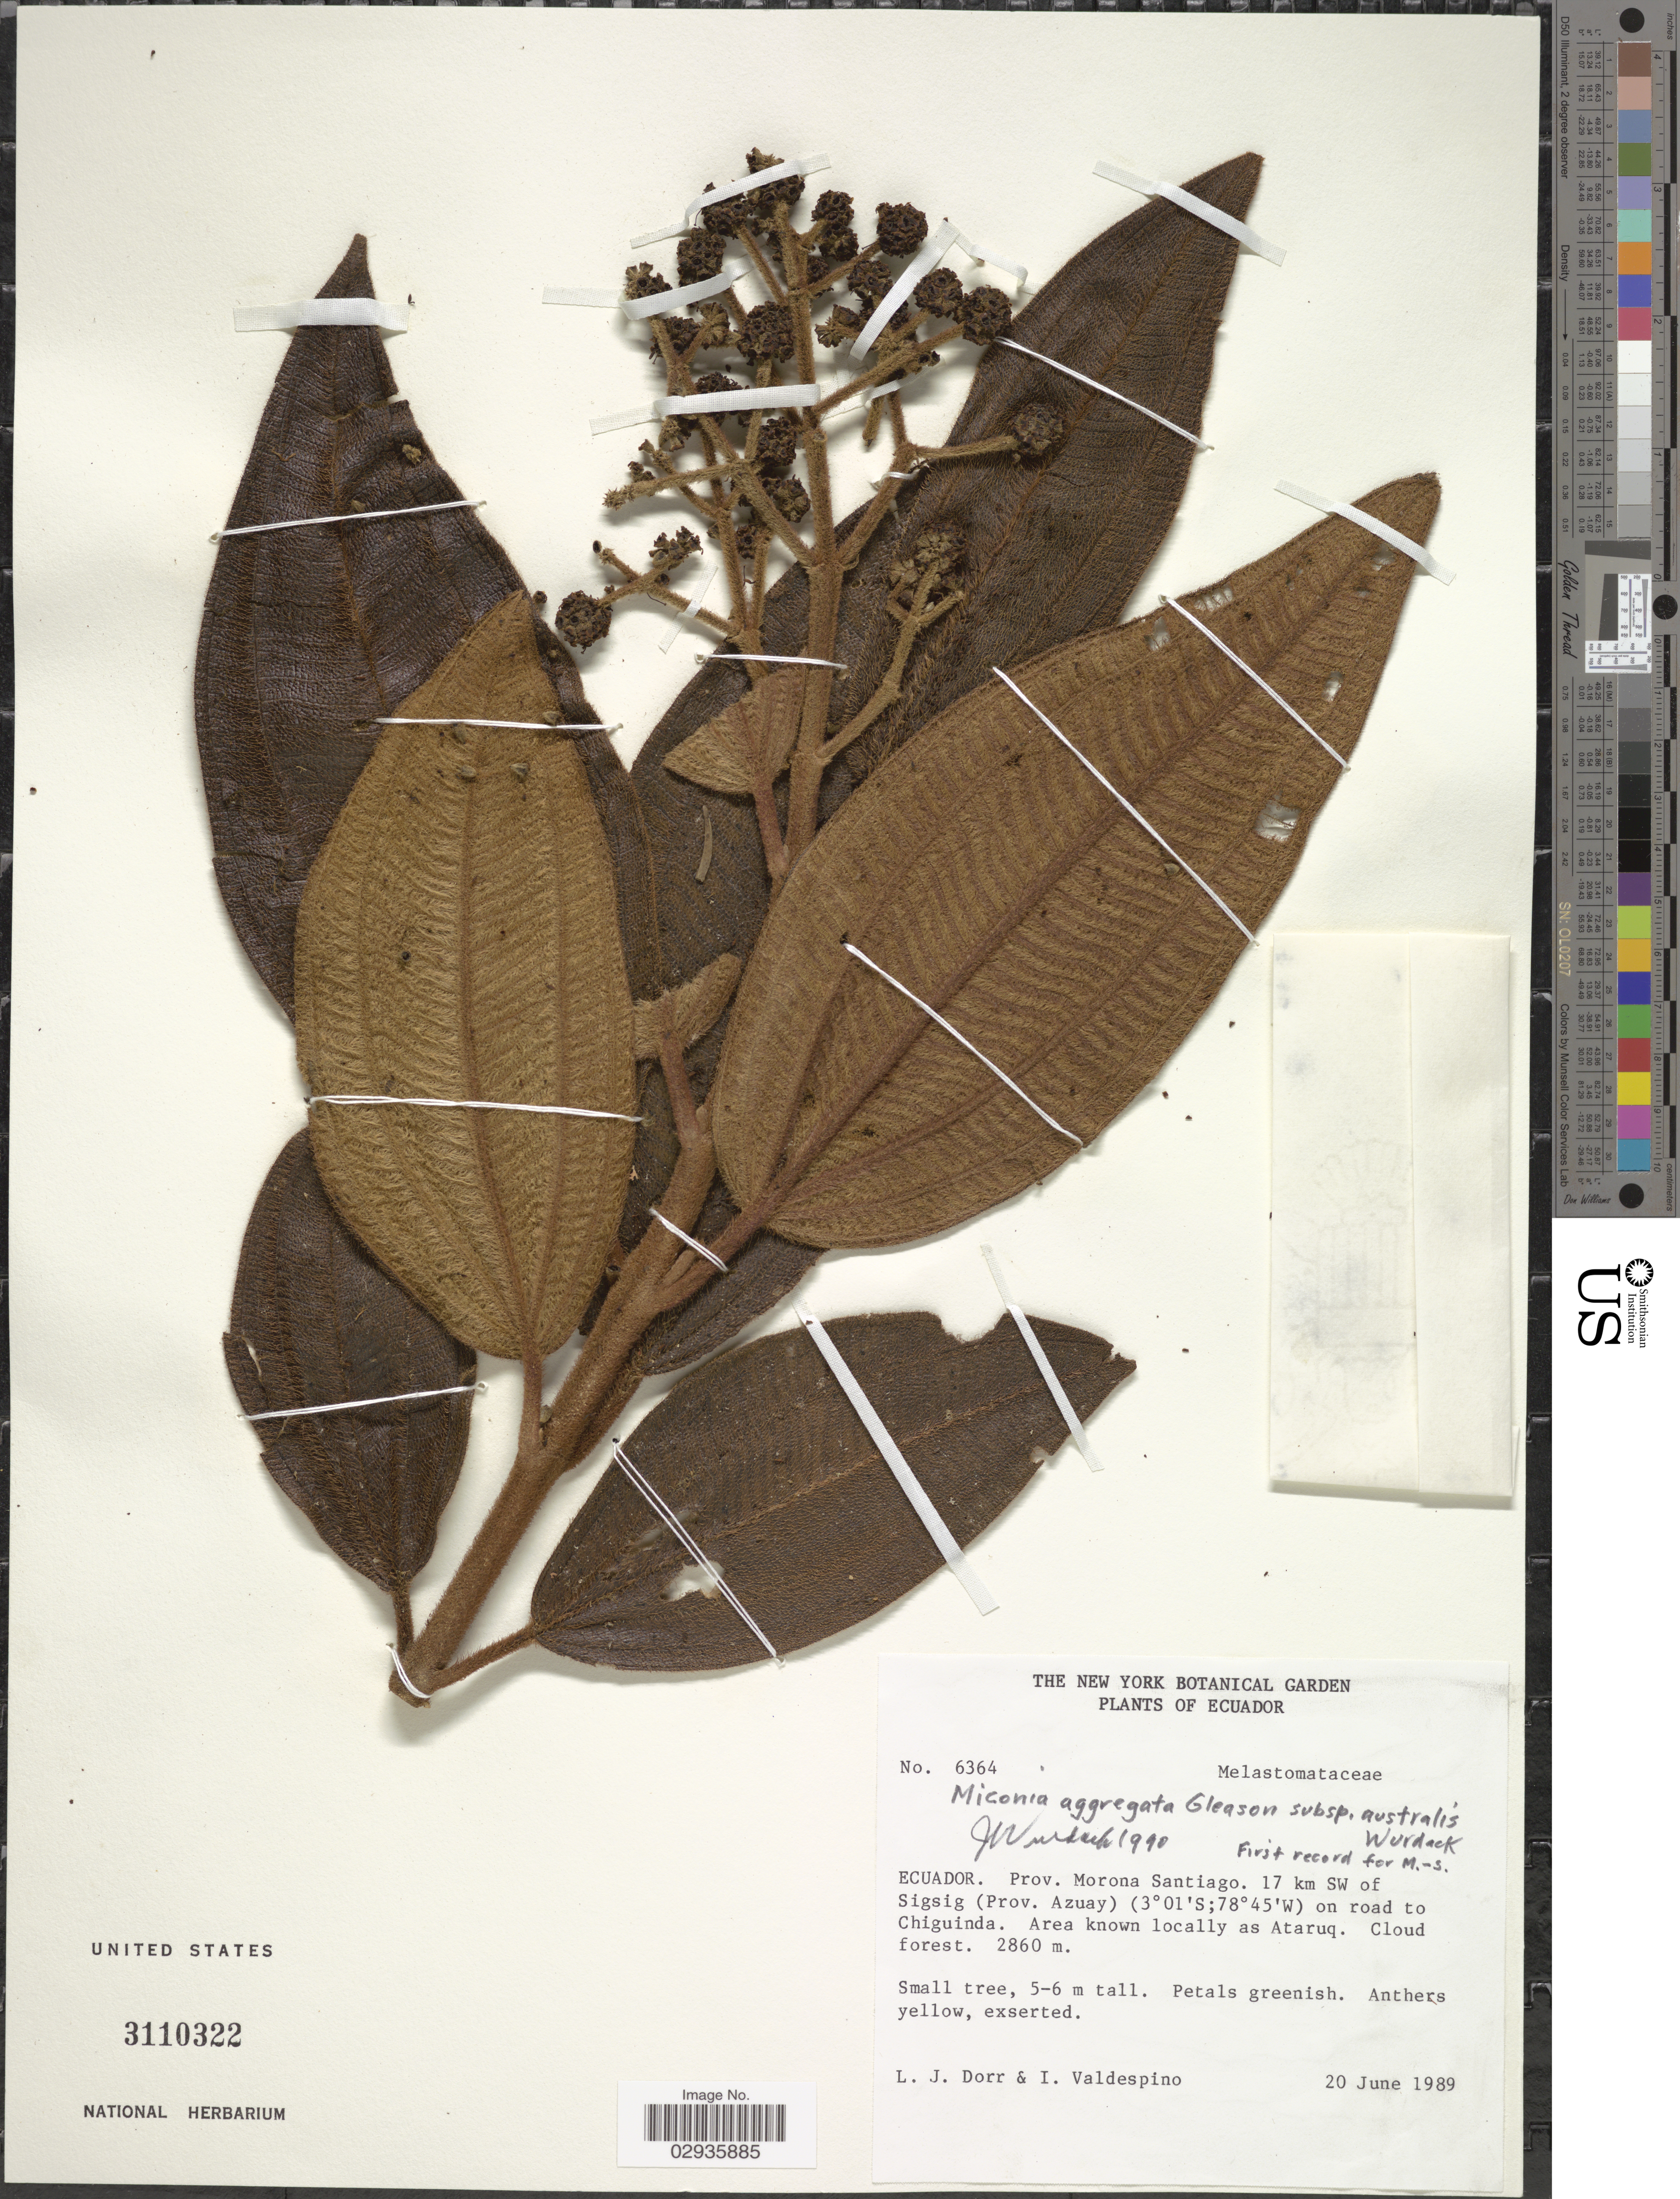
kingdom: Plantae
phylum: Tracheophyta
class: Magnoliopsida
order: Myrtales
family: Melastomataceae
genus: Miconia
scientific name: Miconia aggregata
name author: Gleason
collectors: L. J. Dorr & I. Valdespino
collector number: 6364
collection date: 1989-06-20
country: Ecuador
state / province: Morona-Santiago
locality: Prov. Morona Santiago. 17 km SW of Sigsig (Prov. Azuay) on road to Chiguinda. Area known locally as Ataruq.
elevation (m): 2860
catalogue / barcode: US 3110322